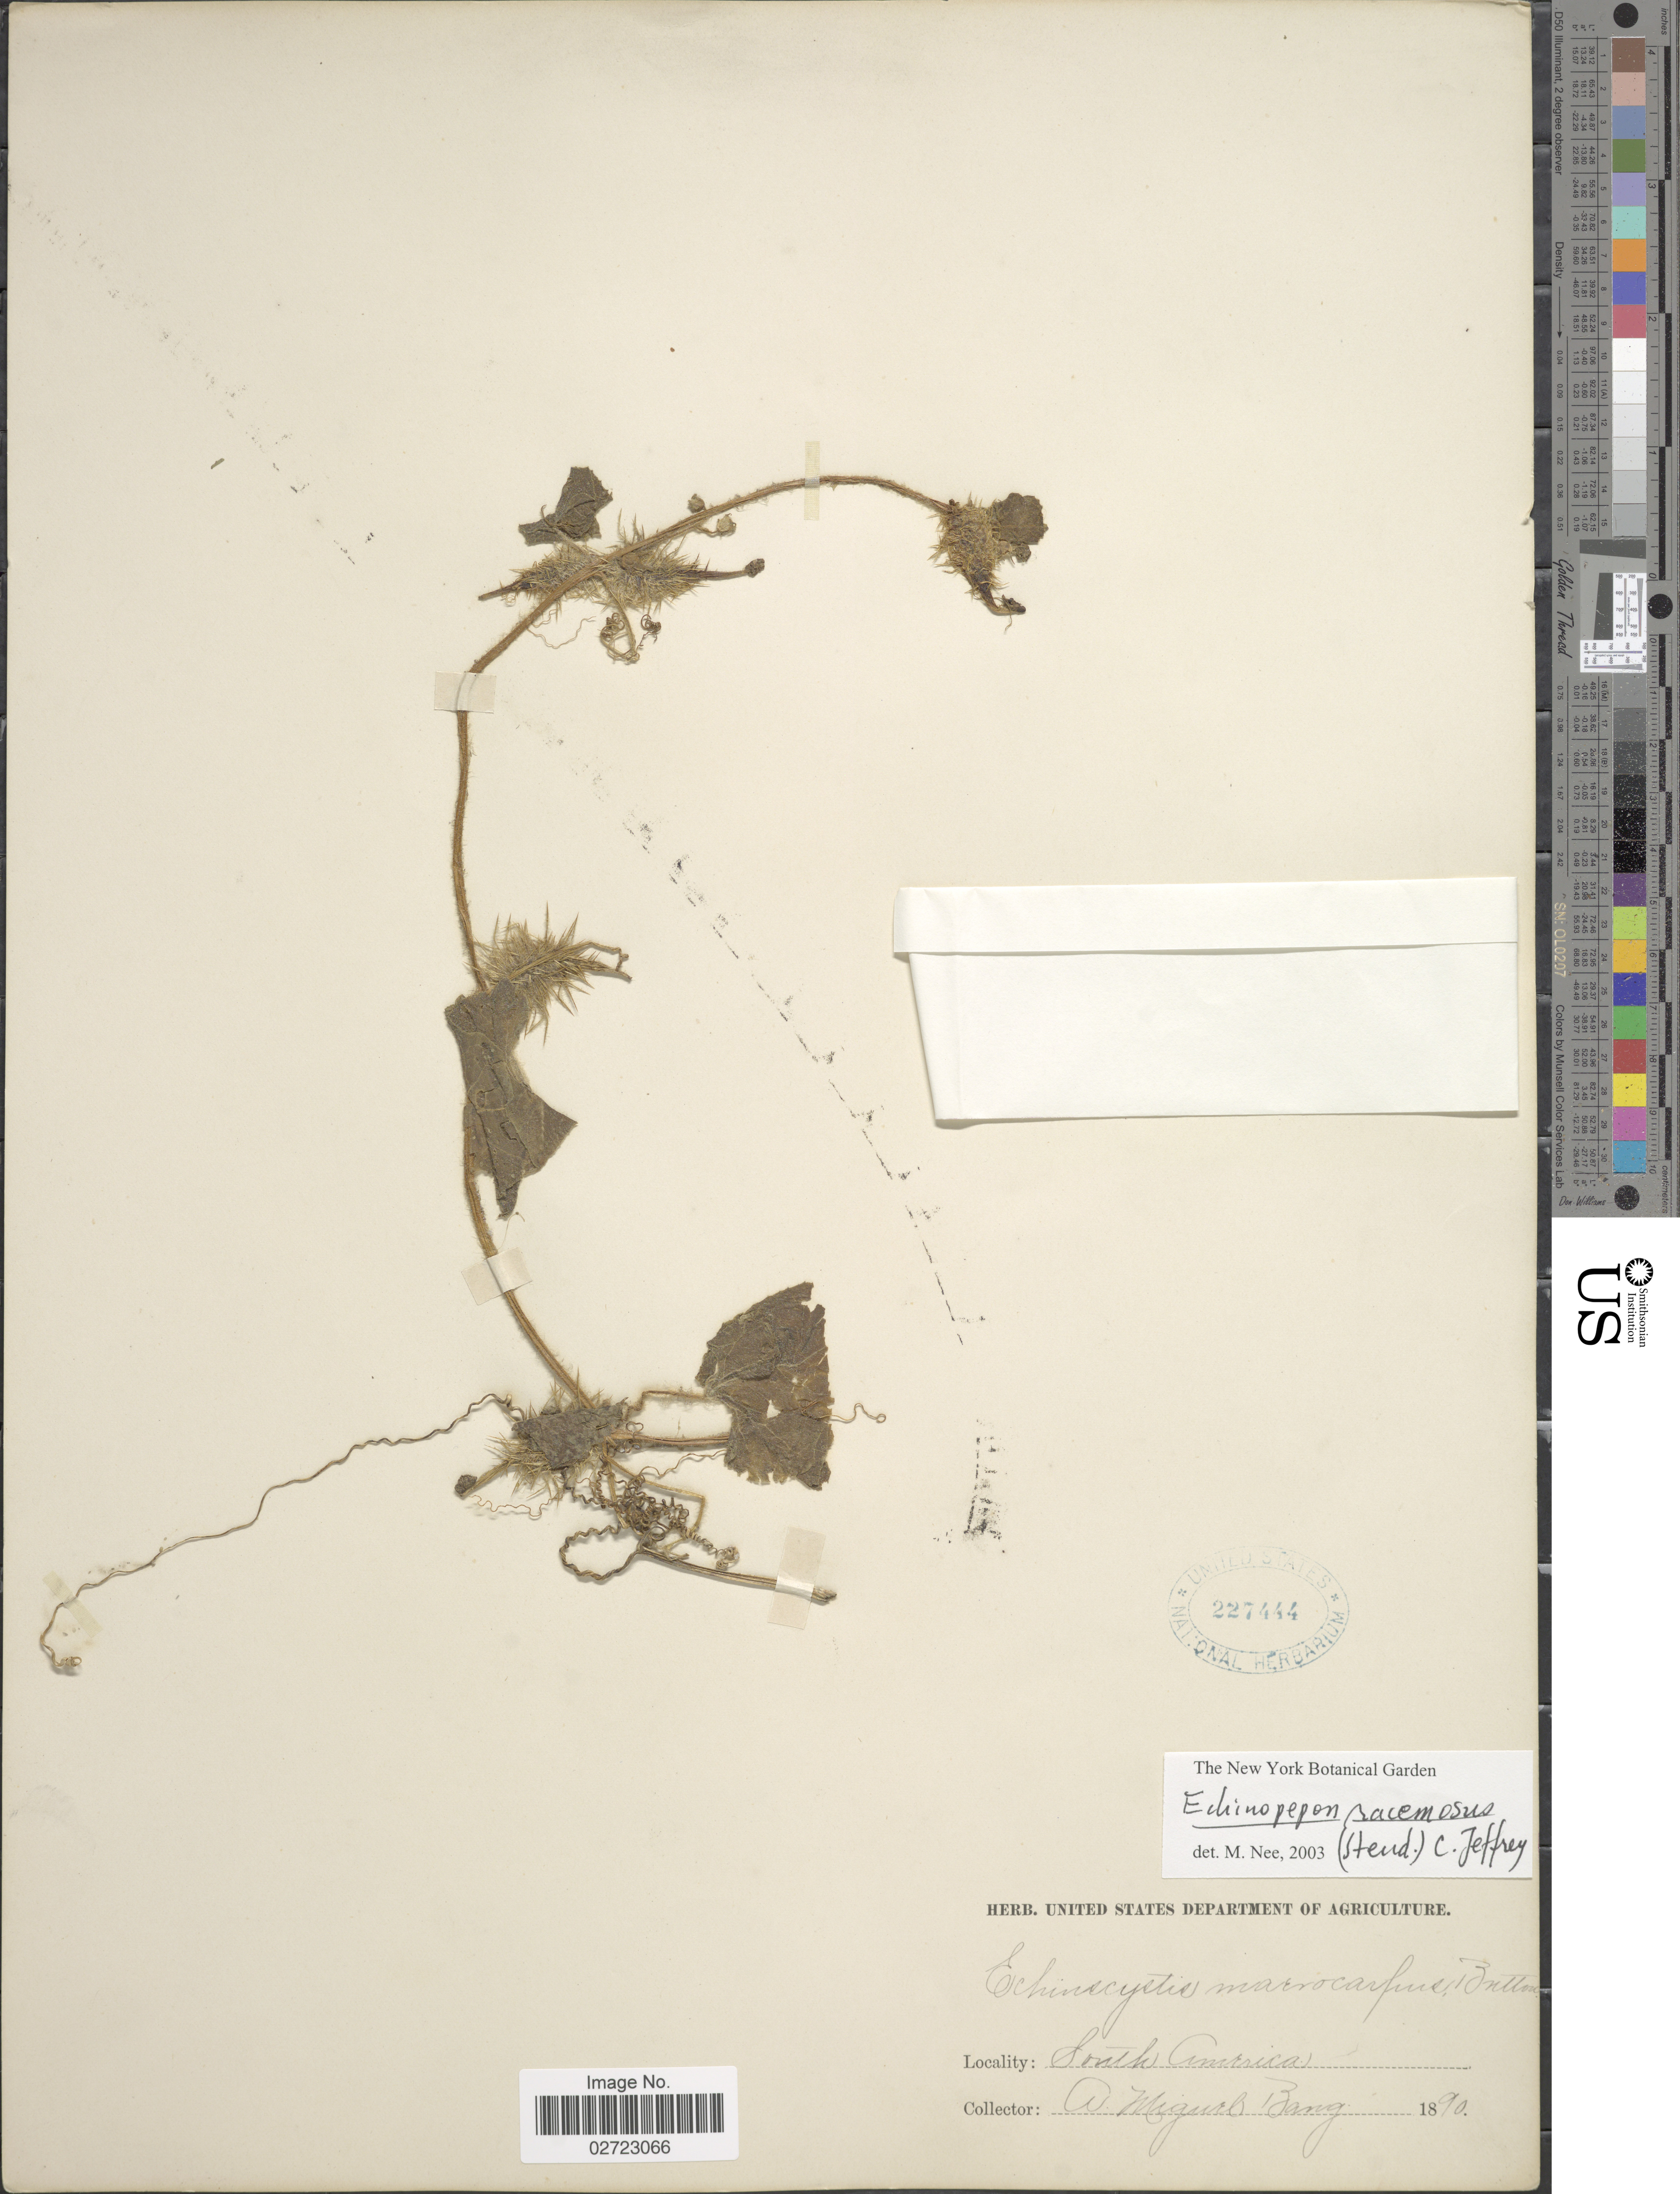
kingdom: Plantae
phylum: Tracheophyta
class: Magnoliopsida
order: Cucurbitales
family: Cucurbitaceae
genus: Echinopepon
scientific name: Echinopepon racemosus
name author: (Steud.) C. Jeffrey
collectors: M. Bang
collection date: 1890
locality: South America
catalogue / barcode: US 227444